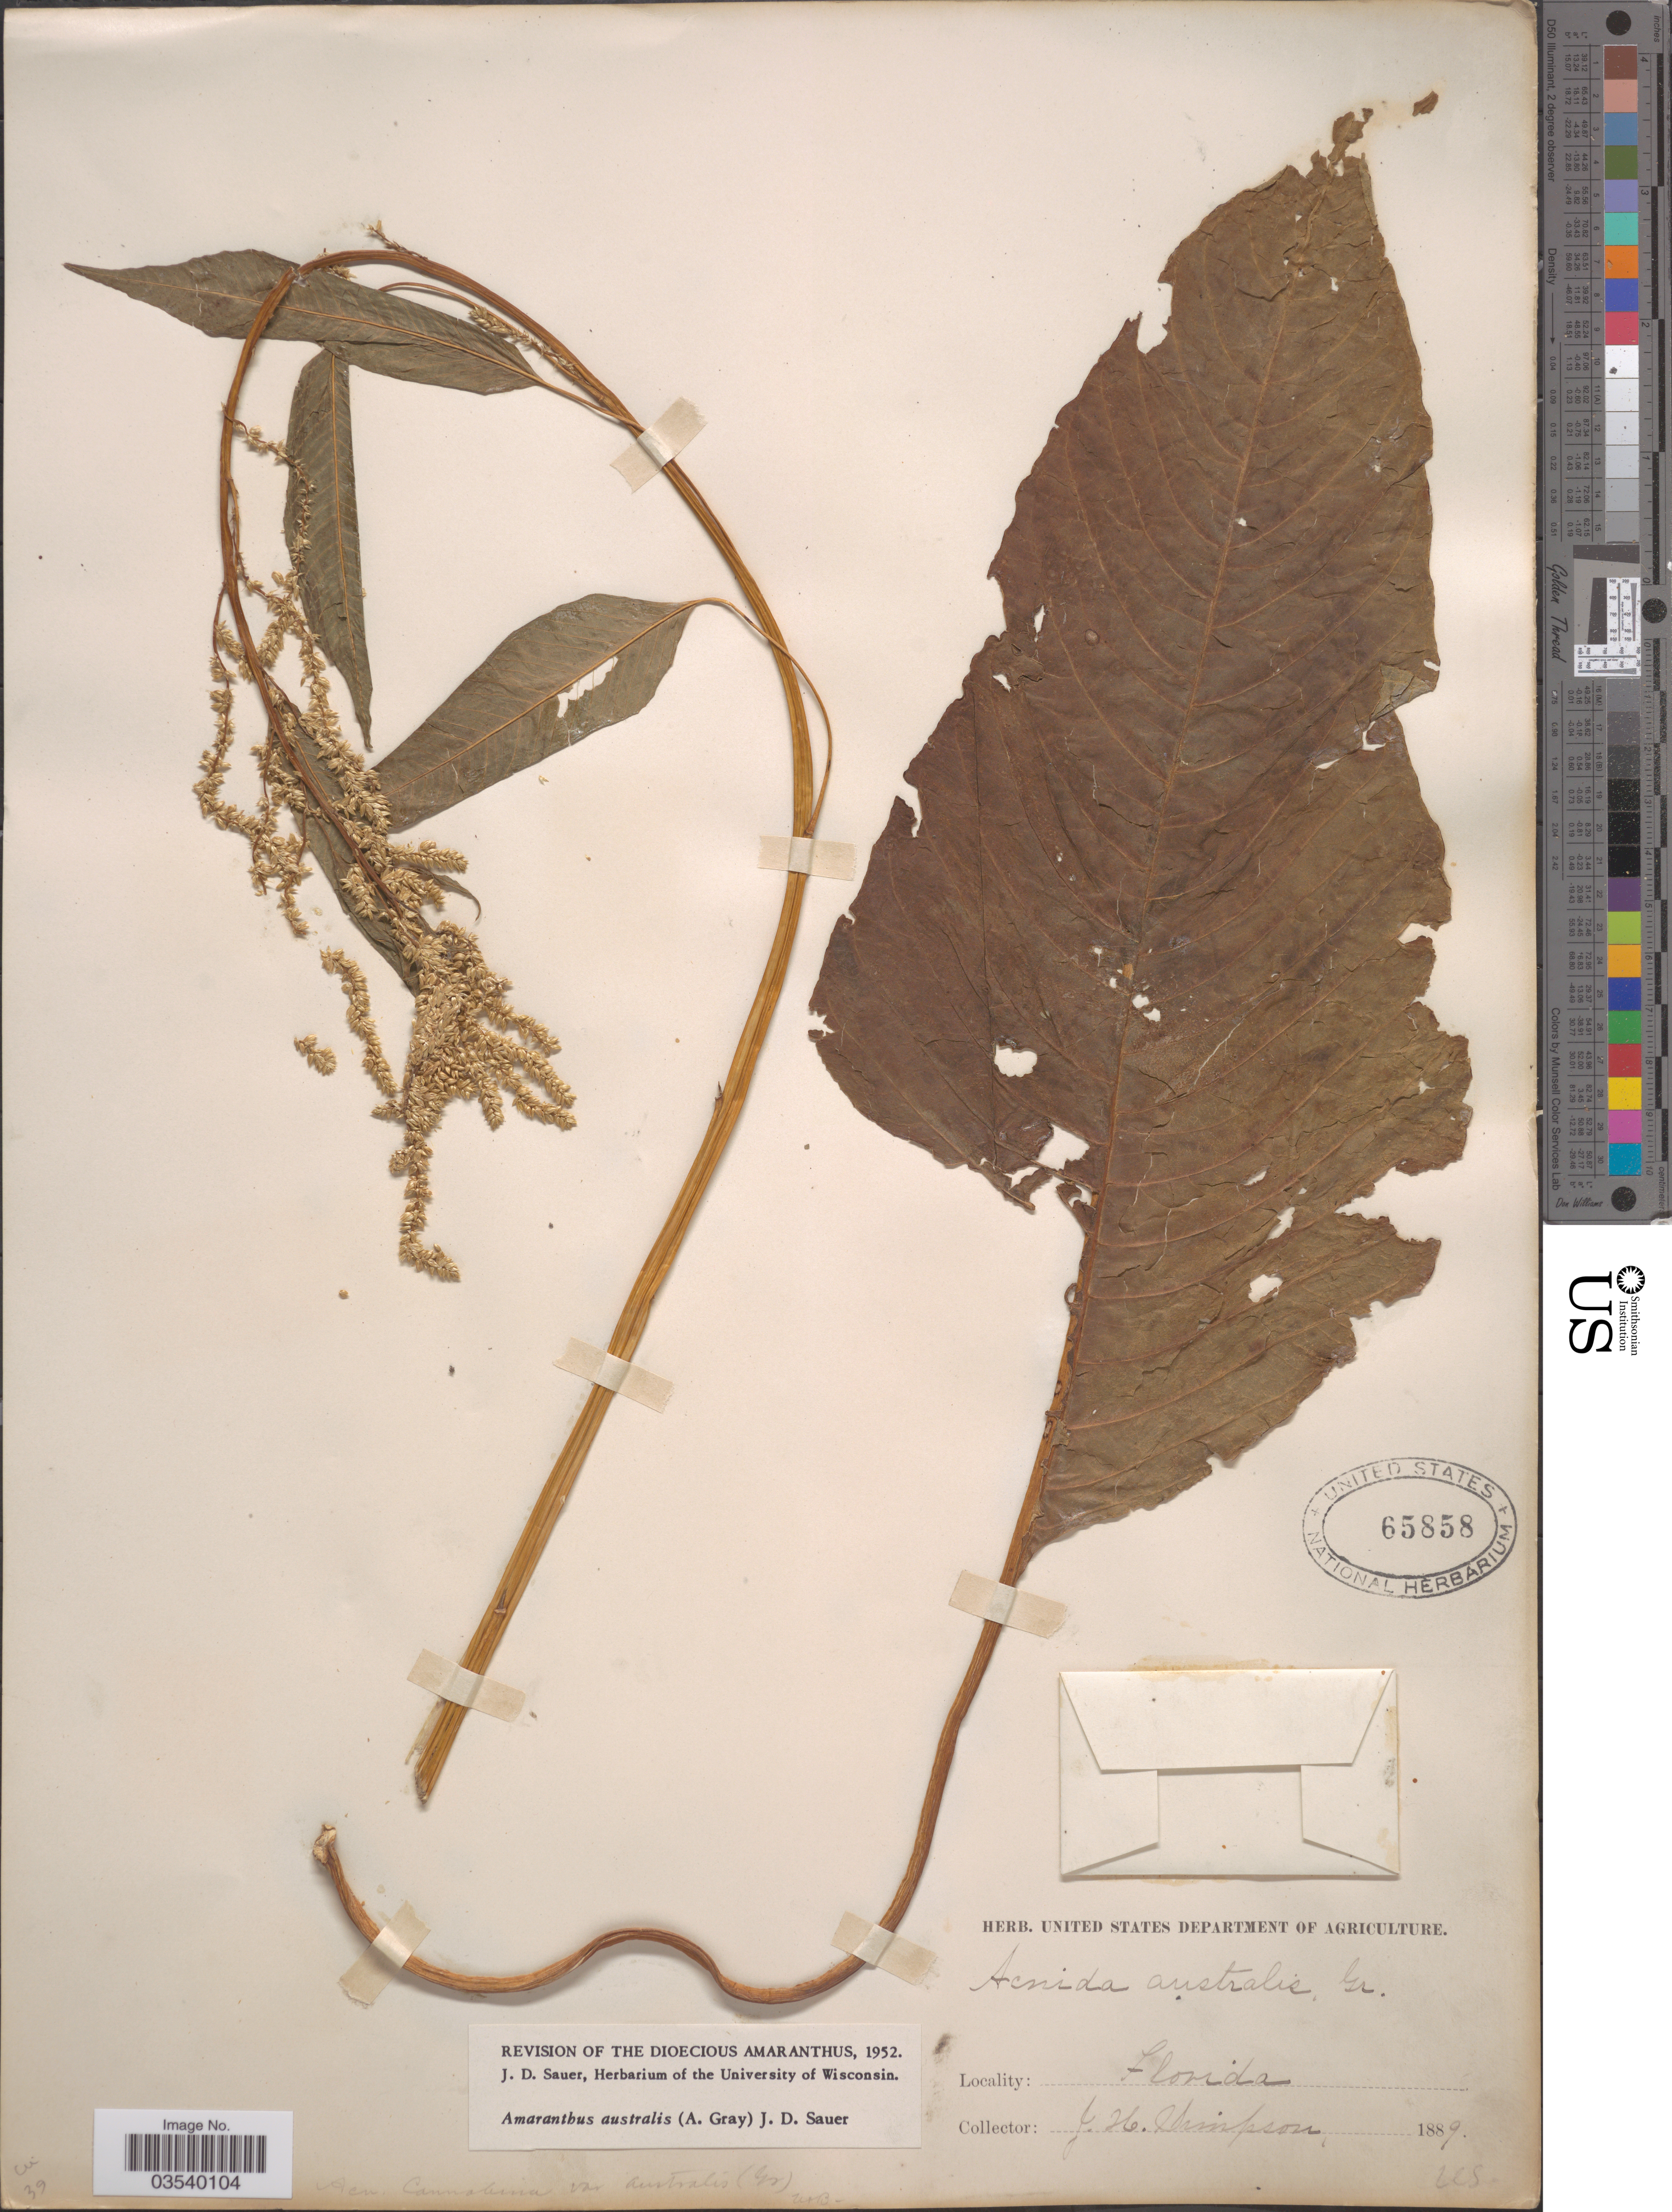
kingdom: Plantae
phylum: Tracheophyta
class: Magnoliopsida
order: Caryophyllales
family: Amaranthaceae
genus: Amaranthus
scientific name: Amaranthus australis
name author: (A. Gray) J.D. Sauer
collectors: J. H. Simpson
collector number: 225*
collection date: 1889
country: United States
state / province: Florida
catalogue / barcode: US 65858